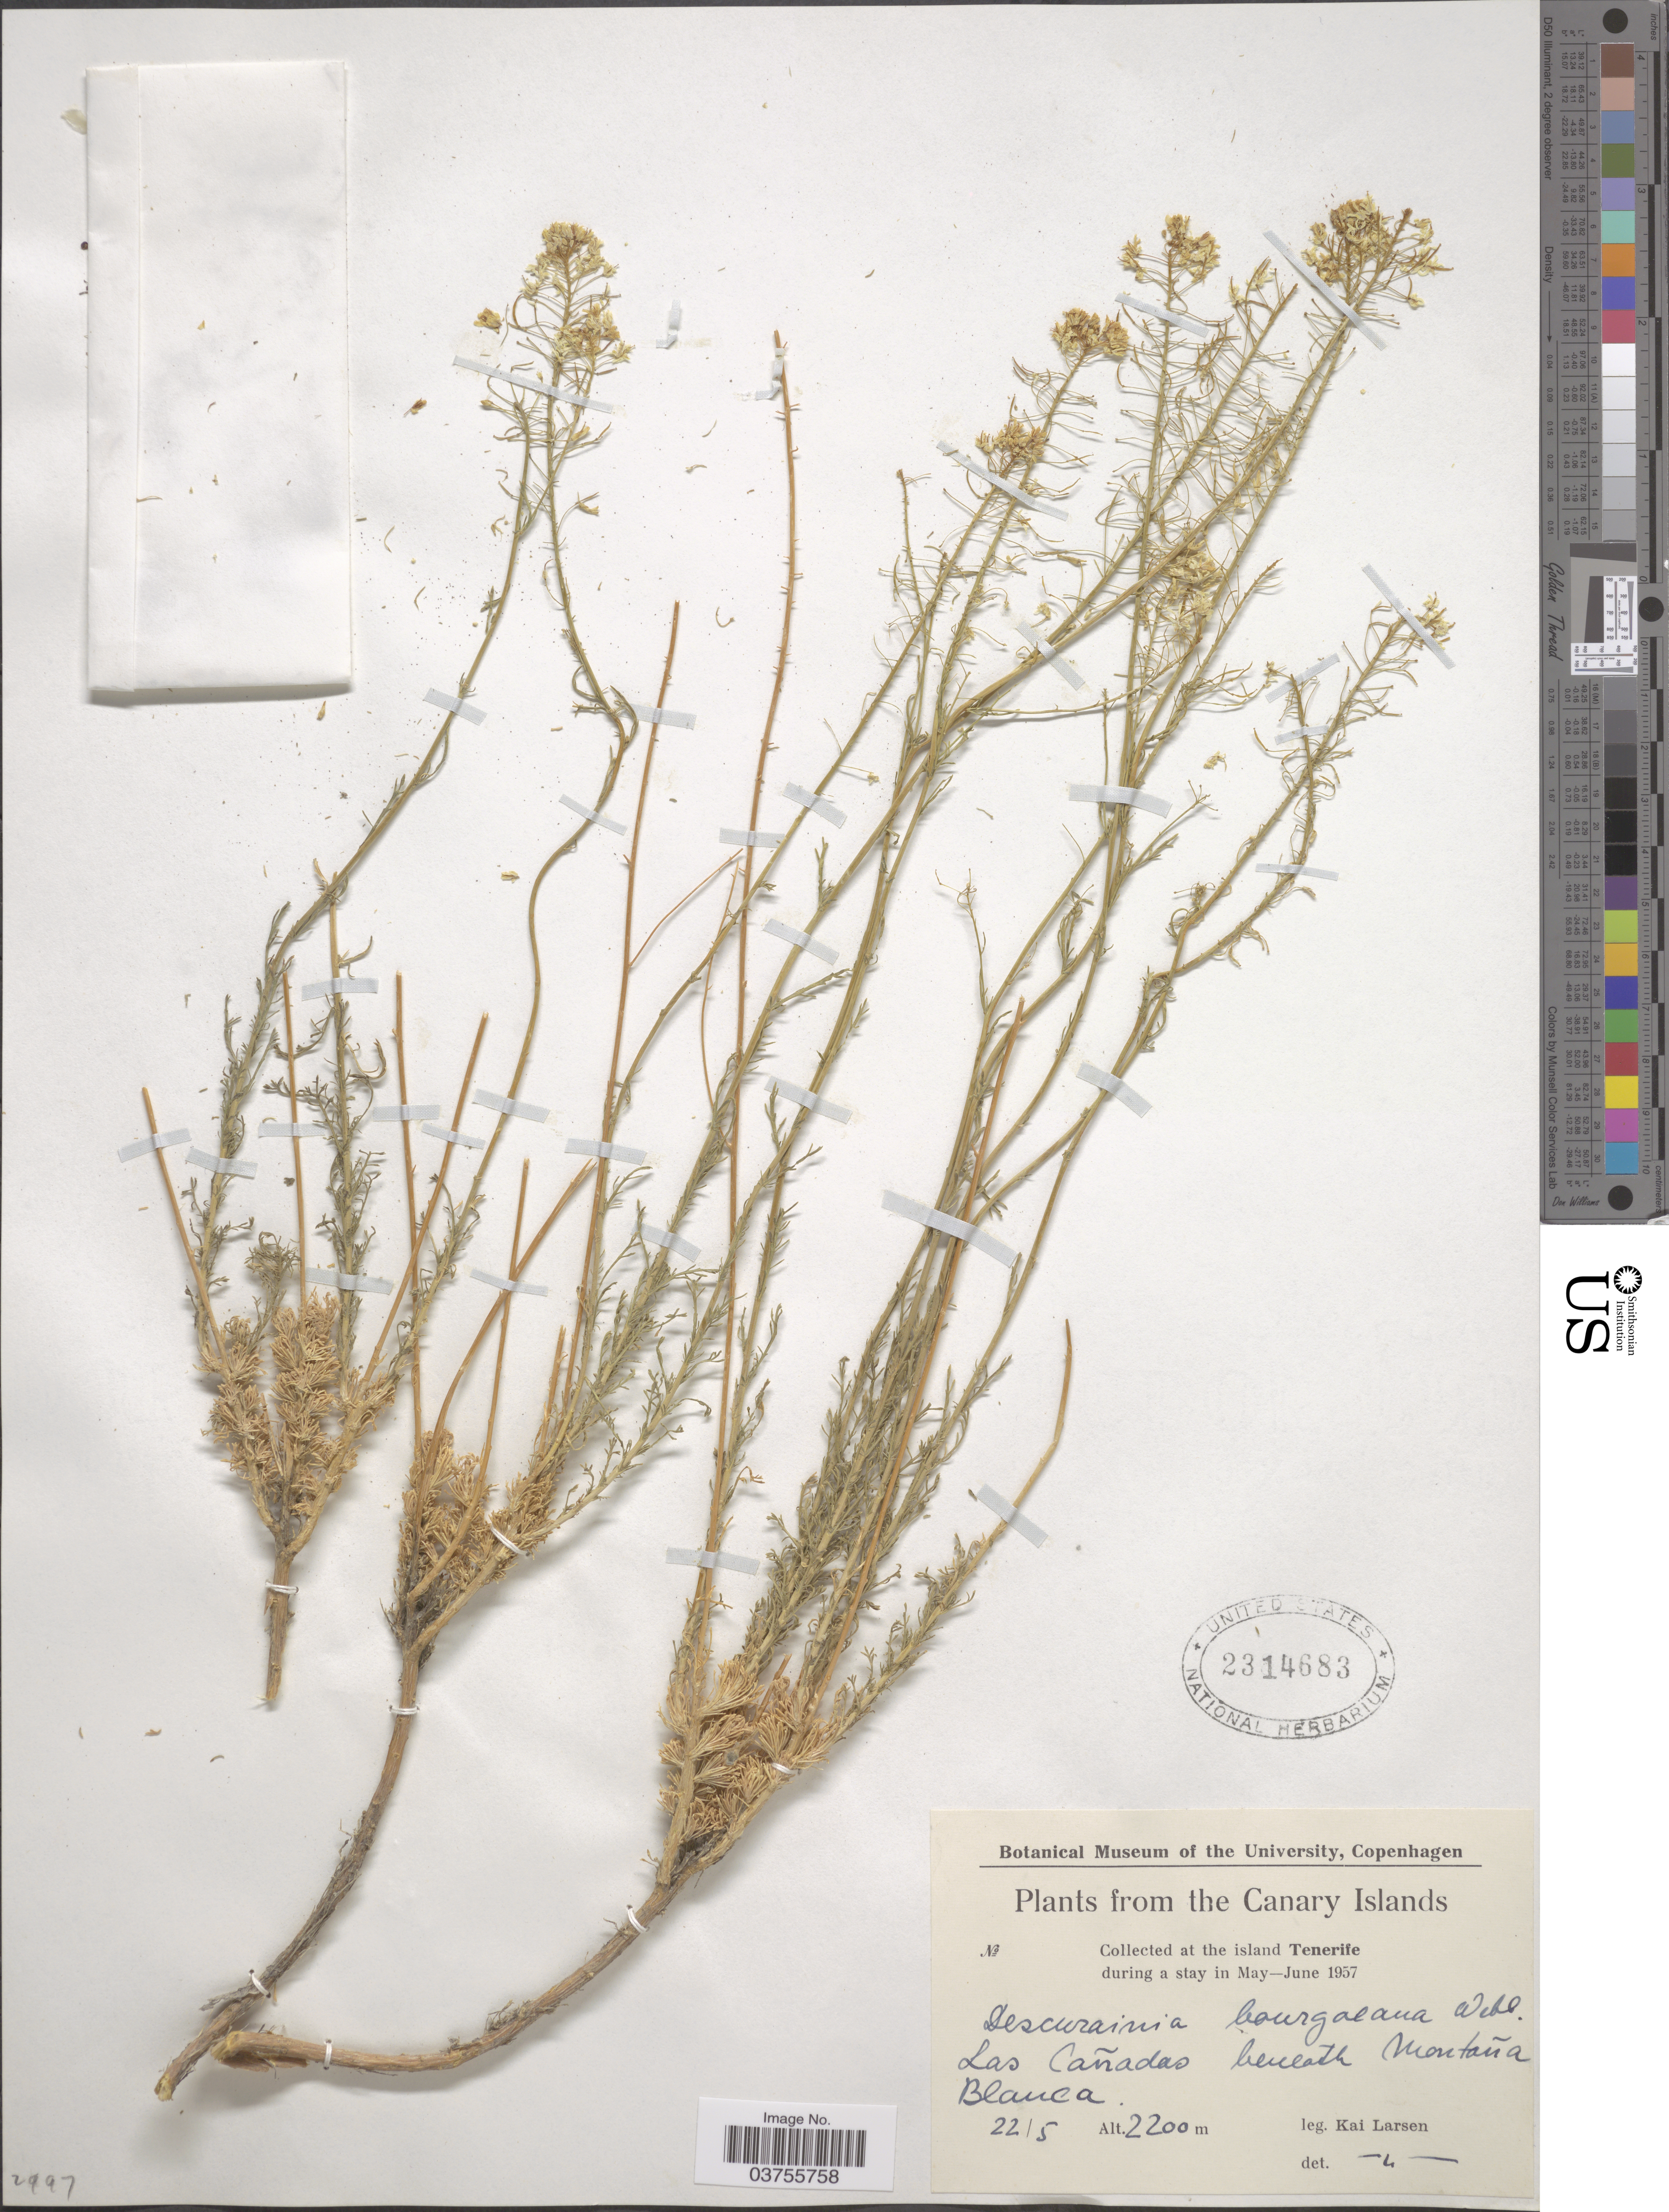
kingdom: Plantae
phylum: Tracheophyta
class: Magnoliopsida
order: Brassicales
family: Brassicaceae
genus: Descurainia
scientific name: Descurainia bourgaeana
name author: (E. Fourn.) Webb ex O.E. Schulz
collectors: K. Larsen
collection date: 1957-05-22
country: Spain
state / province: Canarias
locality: The Canary Islands. The island Tenerife. Las Cañadas beneath Montaña Blanca.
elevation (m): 2200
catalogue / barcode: US 2314683